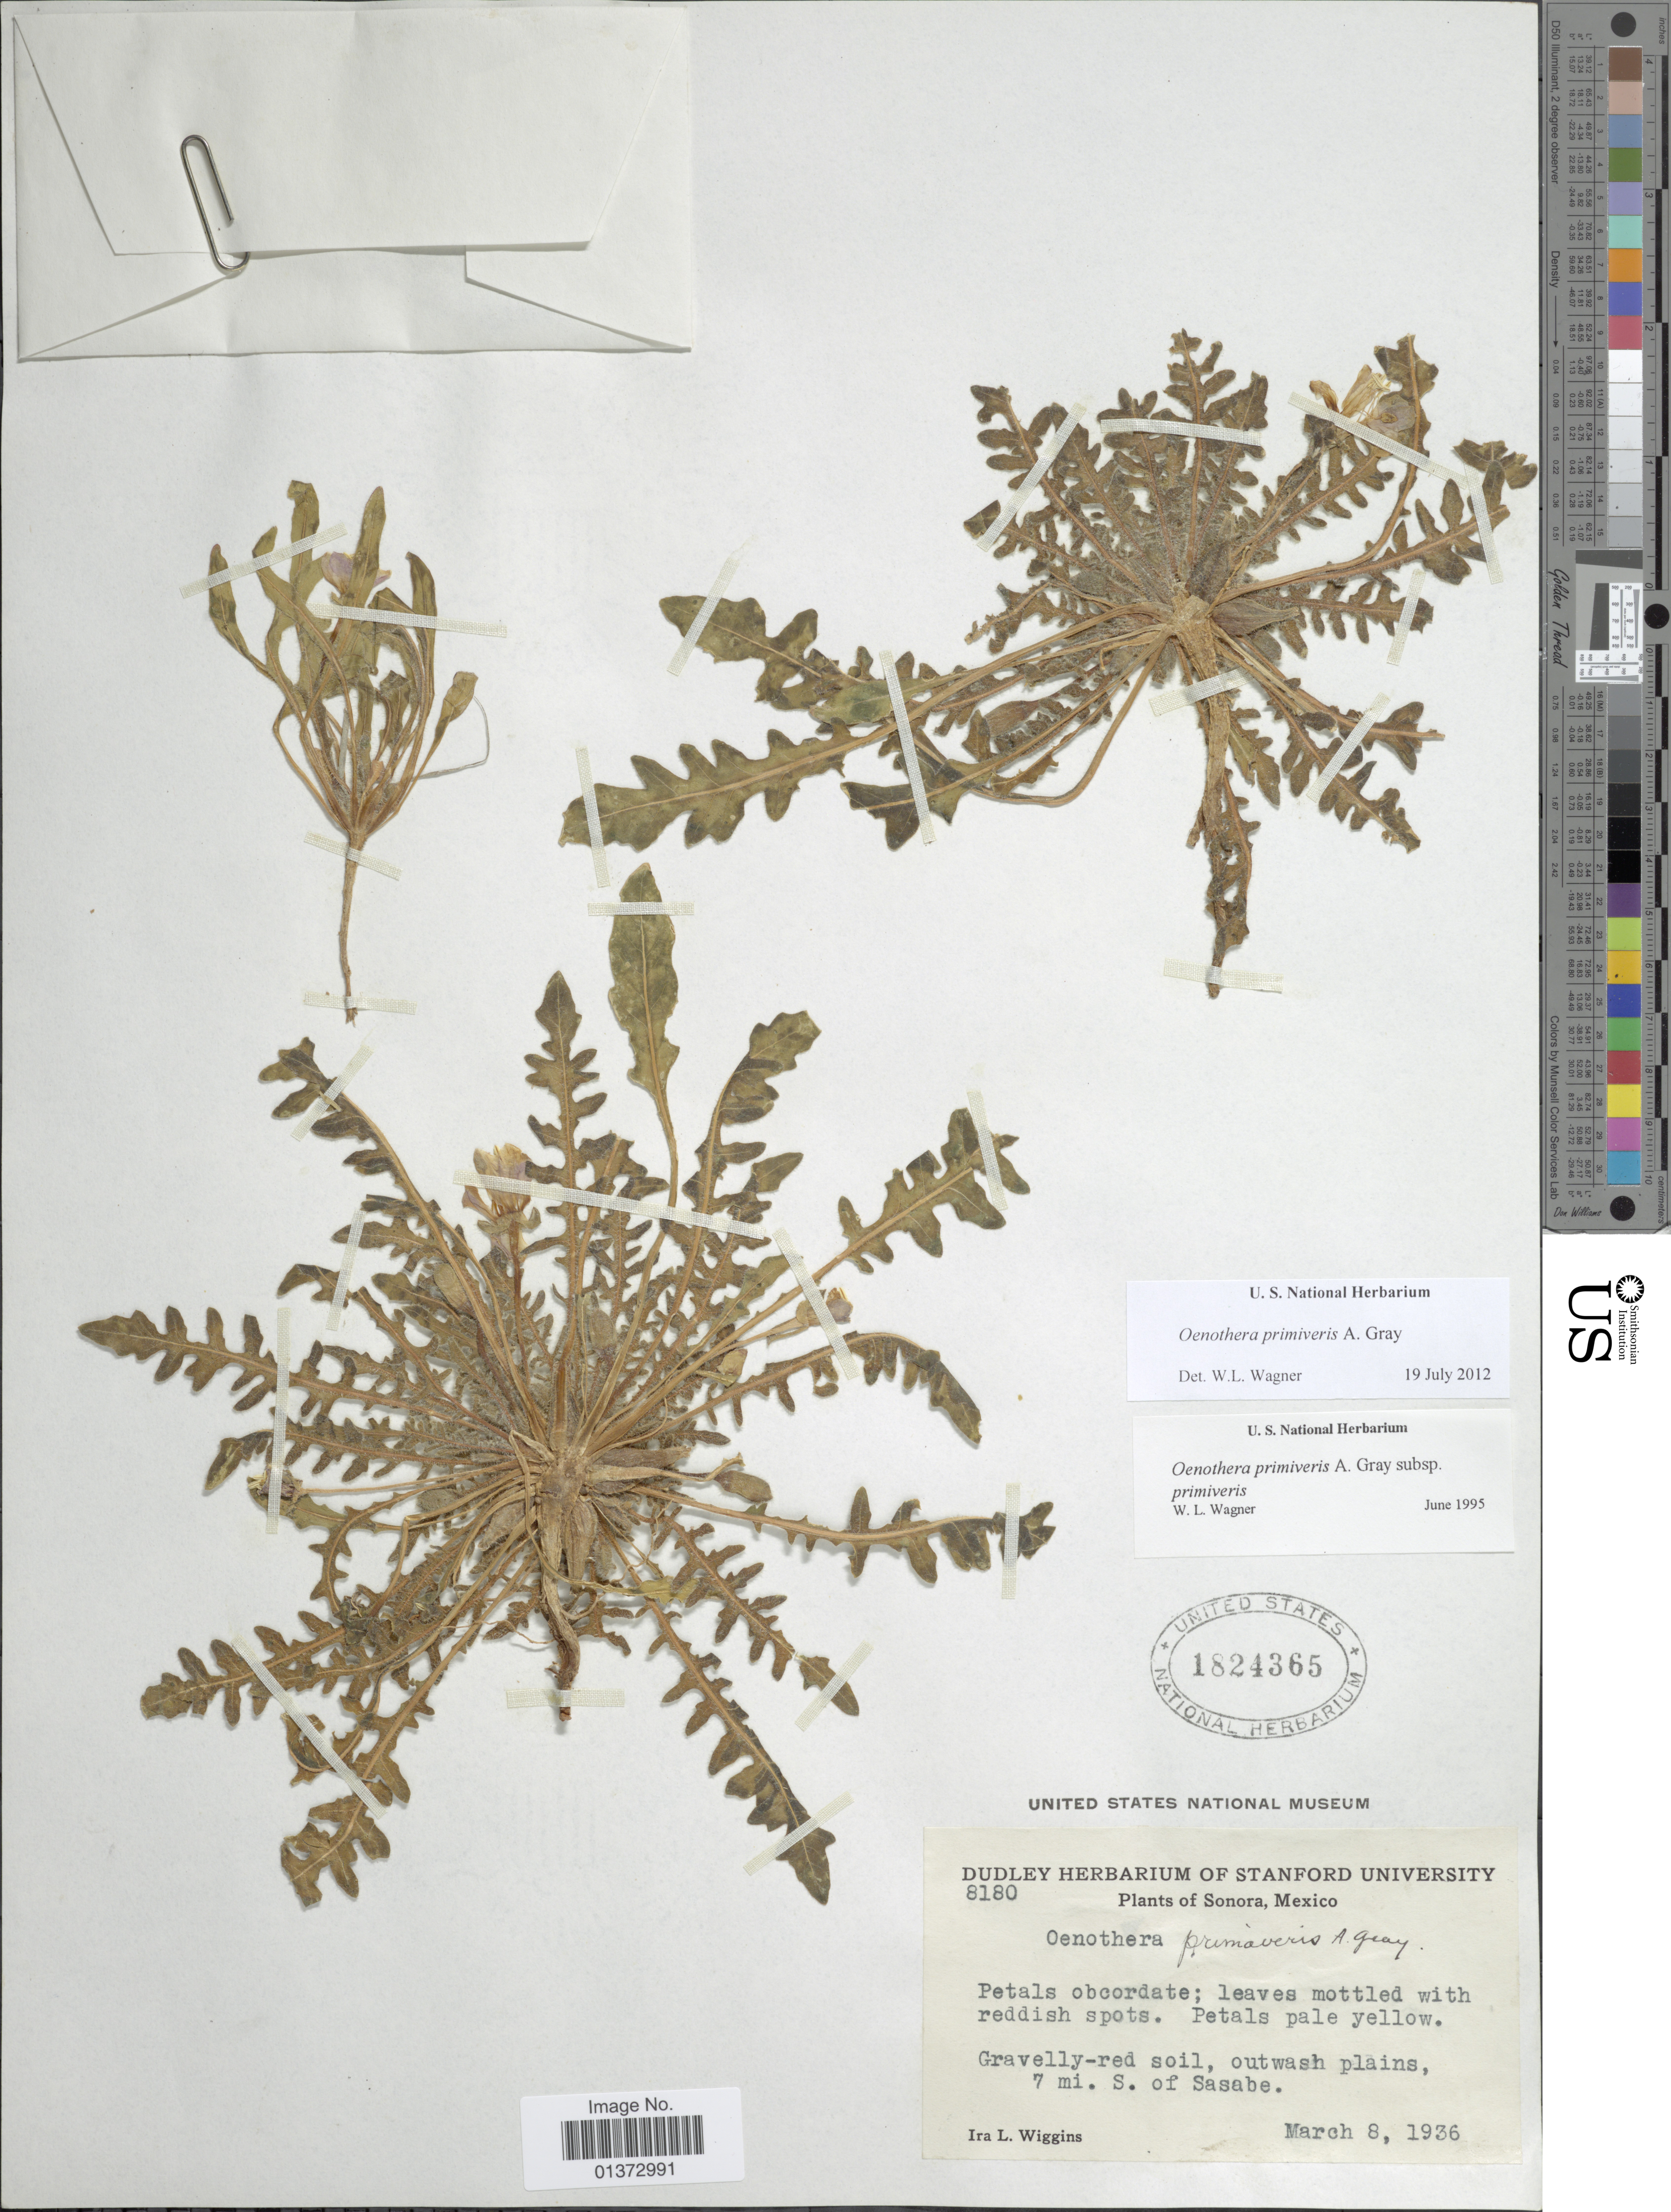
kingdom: Plantae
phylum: Tracheophyta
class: Magnoliopsida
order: Myrtales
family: Onagraceae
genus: Oenothera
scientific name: Oenothera primiveris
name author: A. Gray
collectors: I. L. Wiggins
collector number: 8180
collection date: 1936-03-08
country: Mexico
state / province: Sonora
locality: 7 mi S. of Sasabe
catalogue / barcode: US 1824365